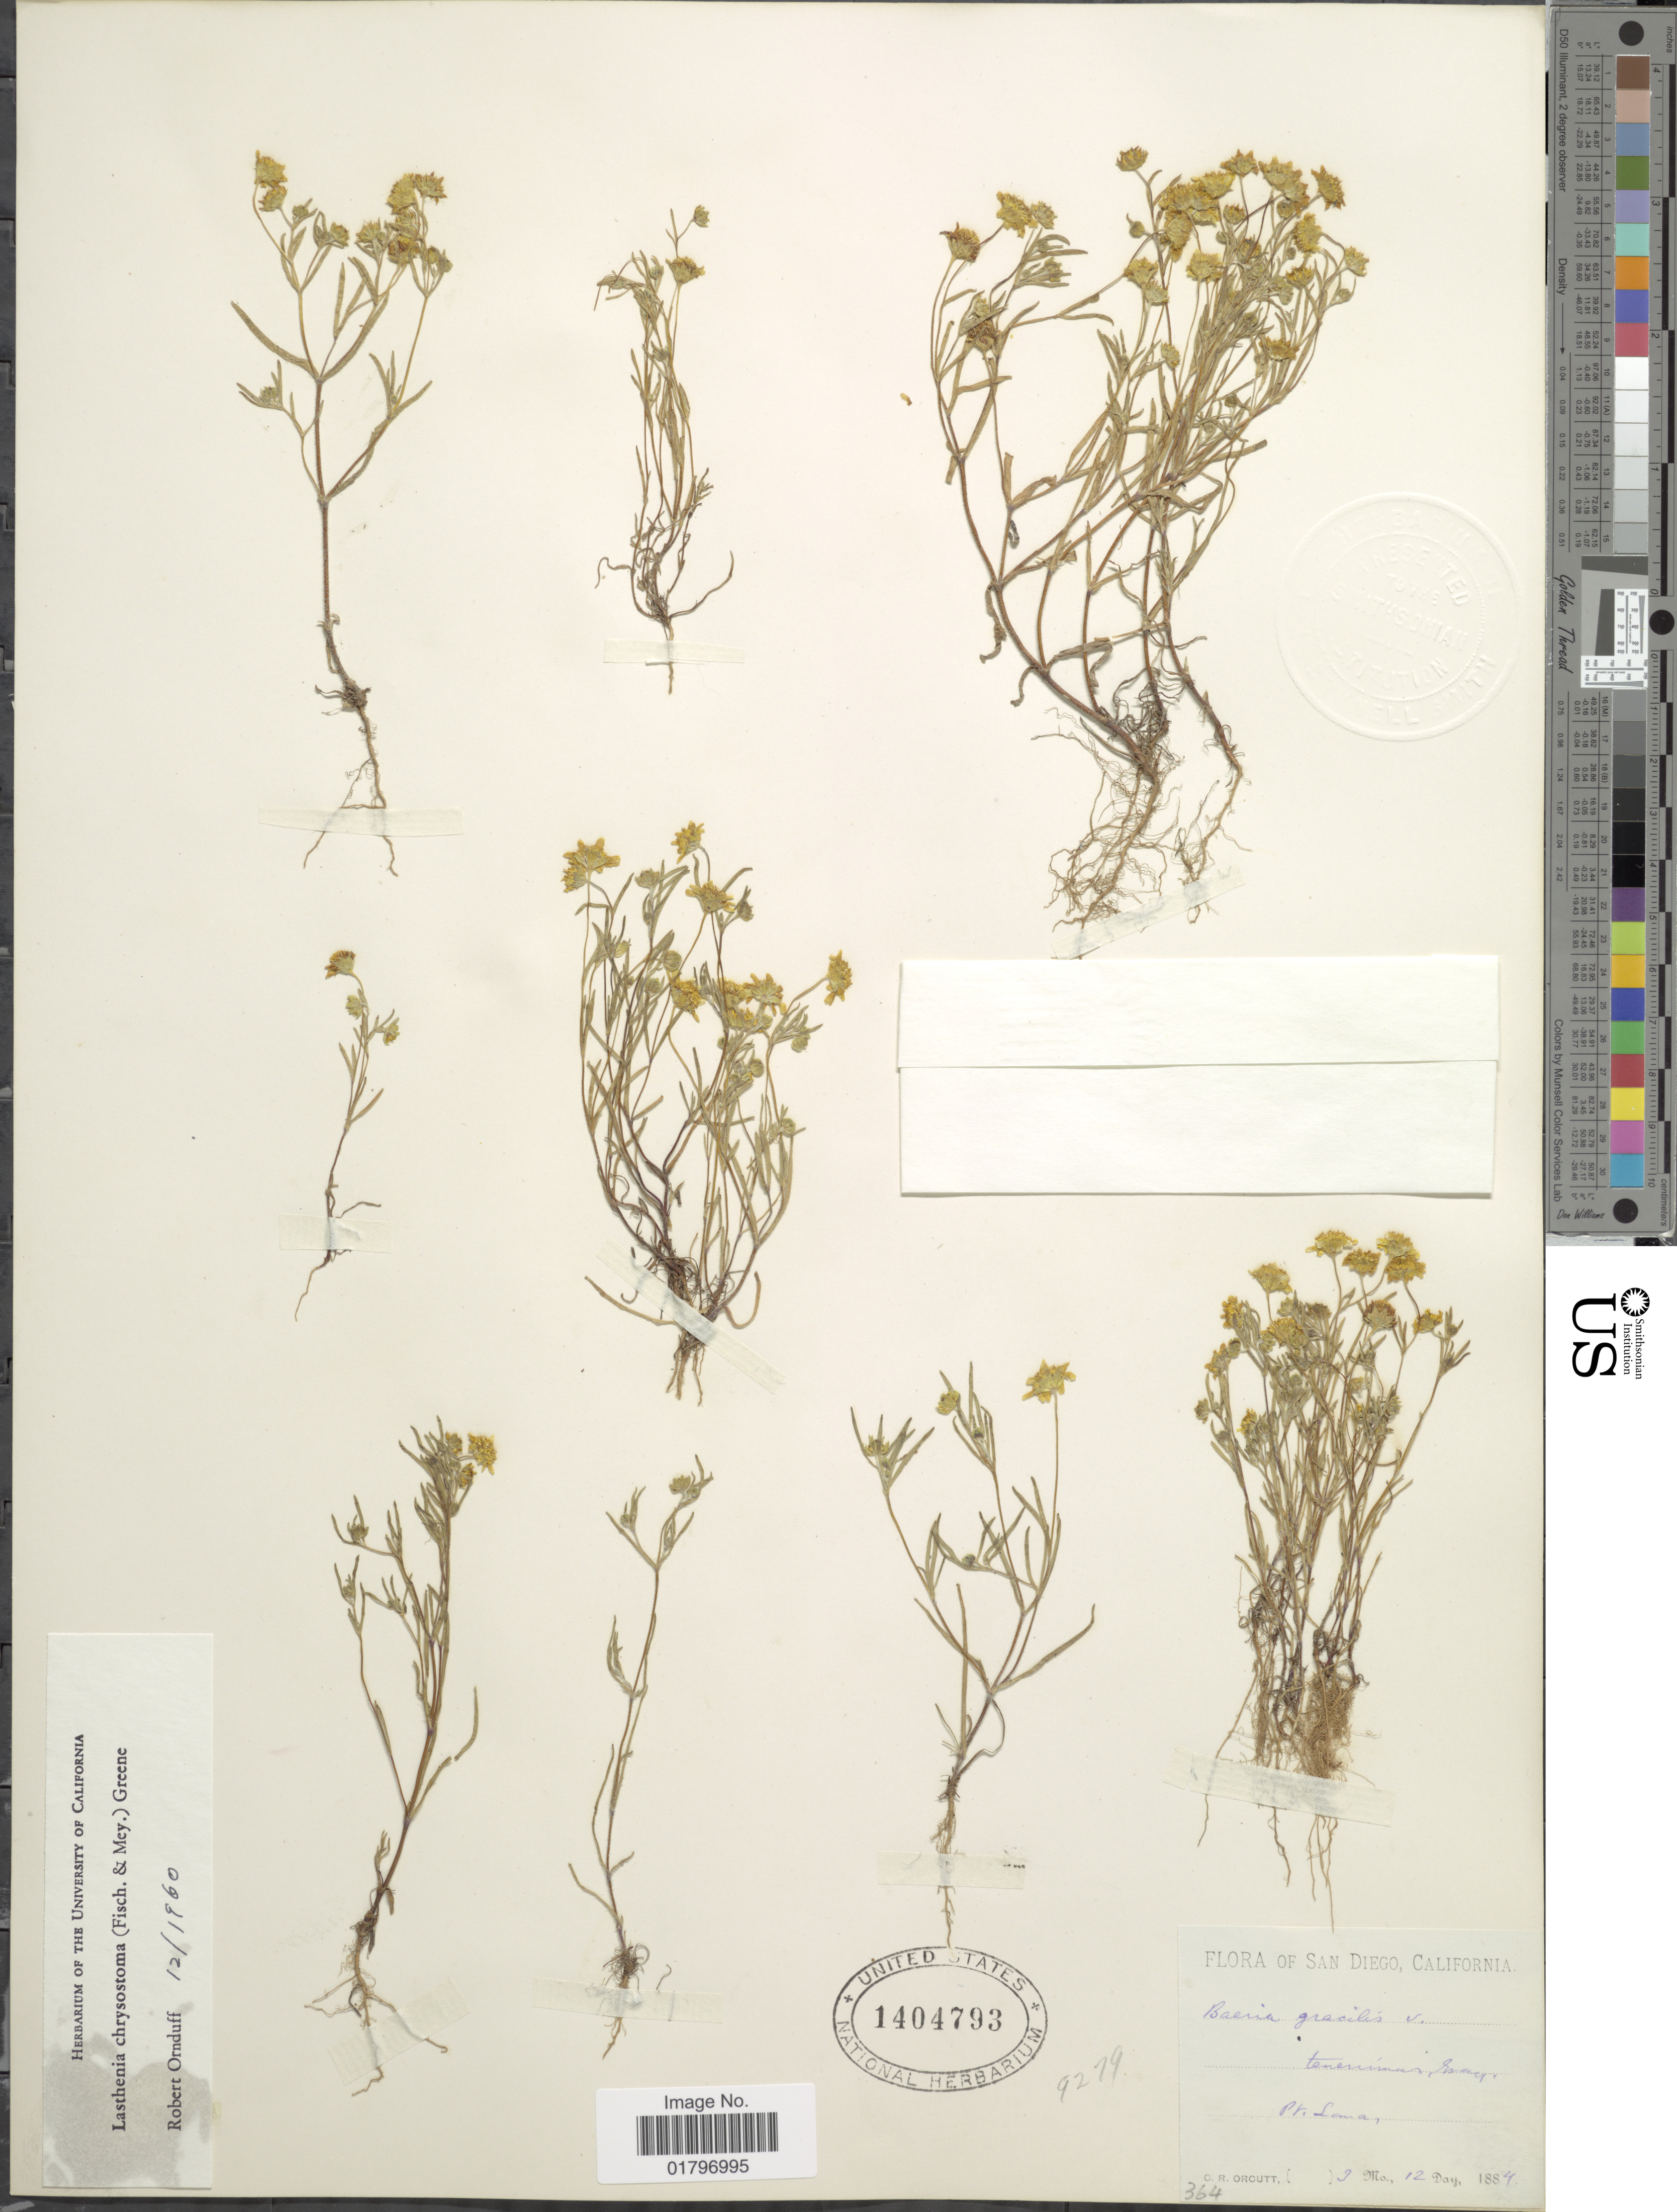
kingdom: Plantae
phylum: Tracheophyta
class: Magnoliopsida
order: Asterales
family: Asteraceae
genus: Lasthenia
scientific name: Lasthenia chrysostoma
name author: (Fisch. & C.A. Mey.) Greene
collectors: C. R. Orcutt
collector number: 364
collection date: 1884-09-12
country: United States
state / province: California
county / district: San Diego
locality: San Diego, California. Pt. Loma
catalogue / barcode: US 1404793